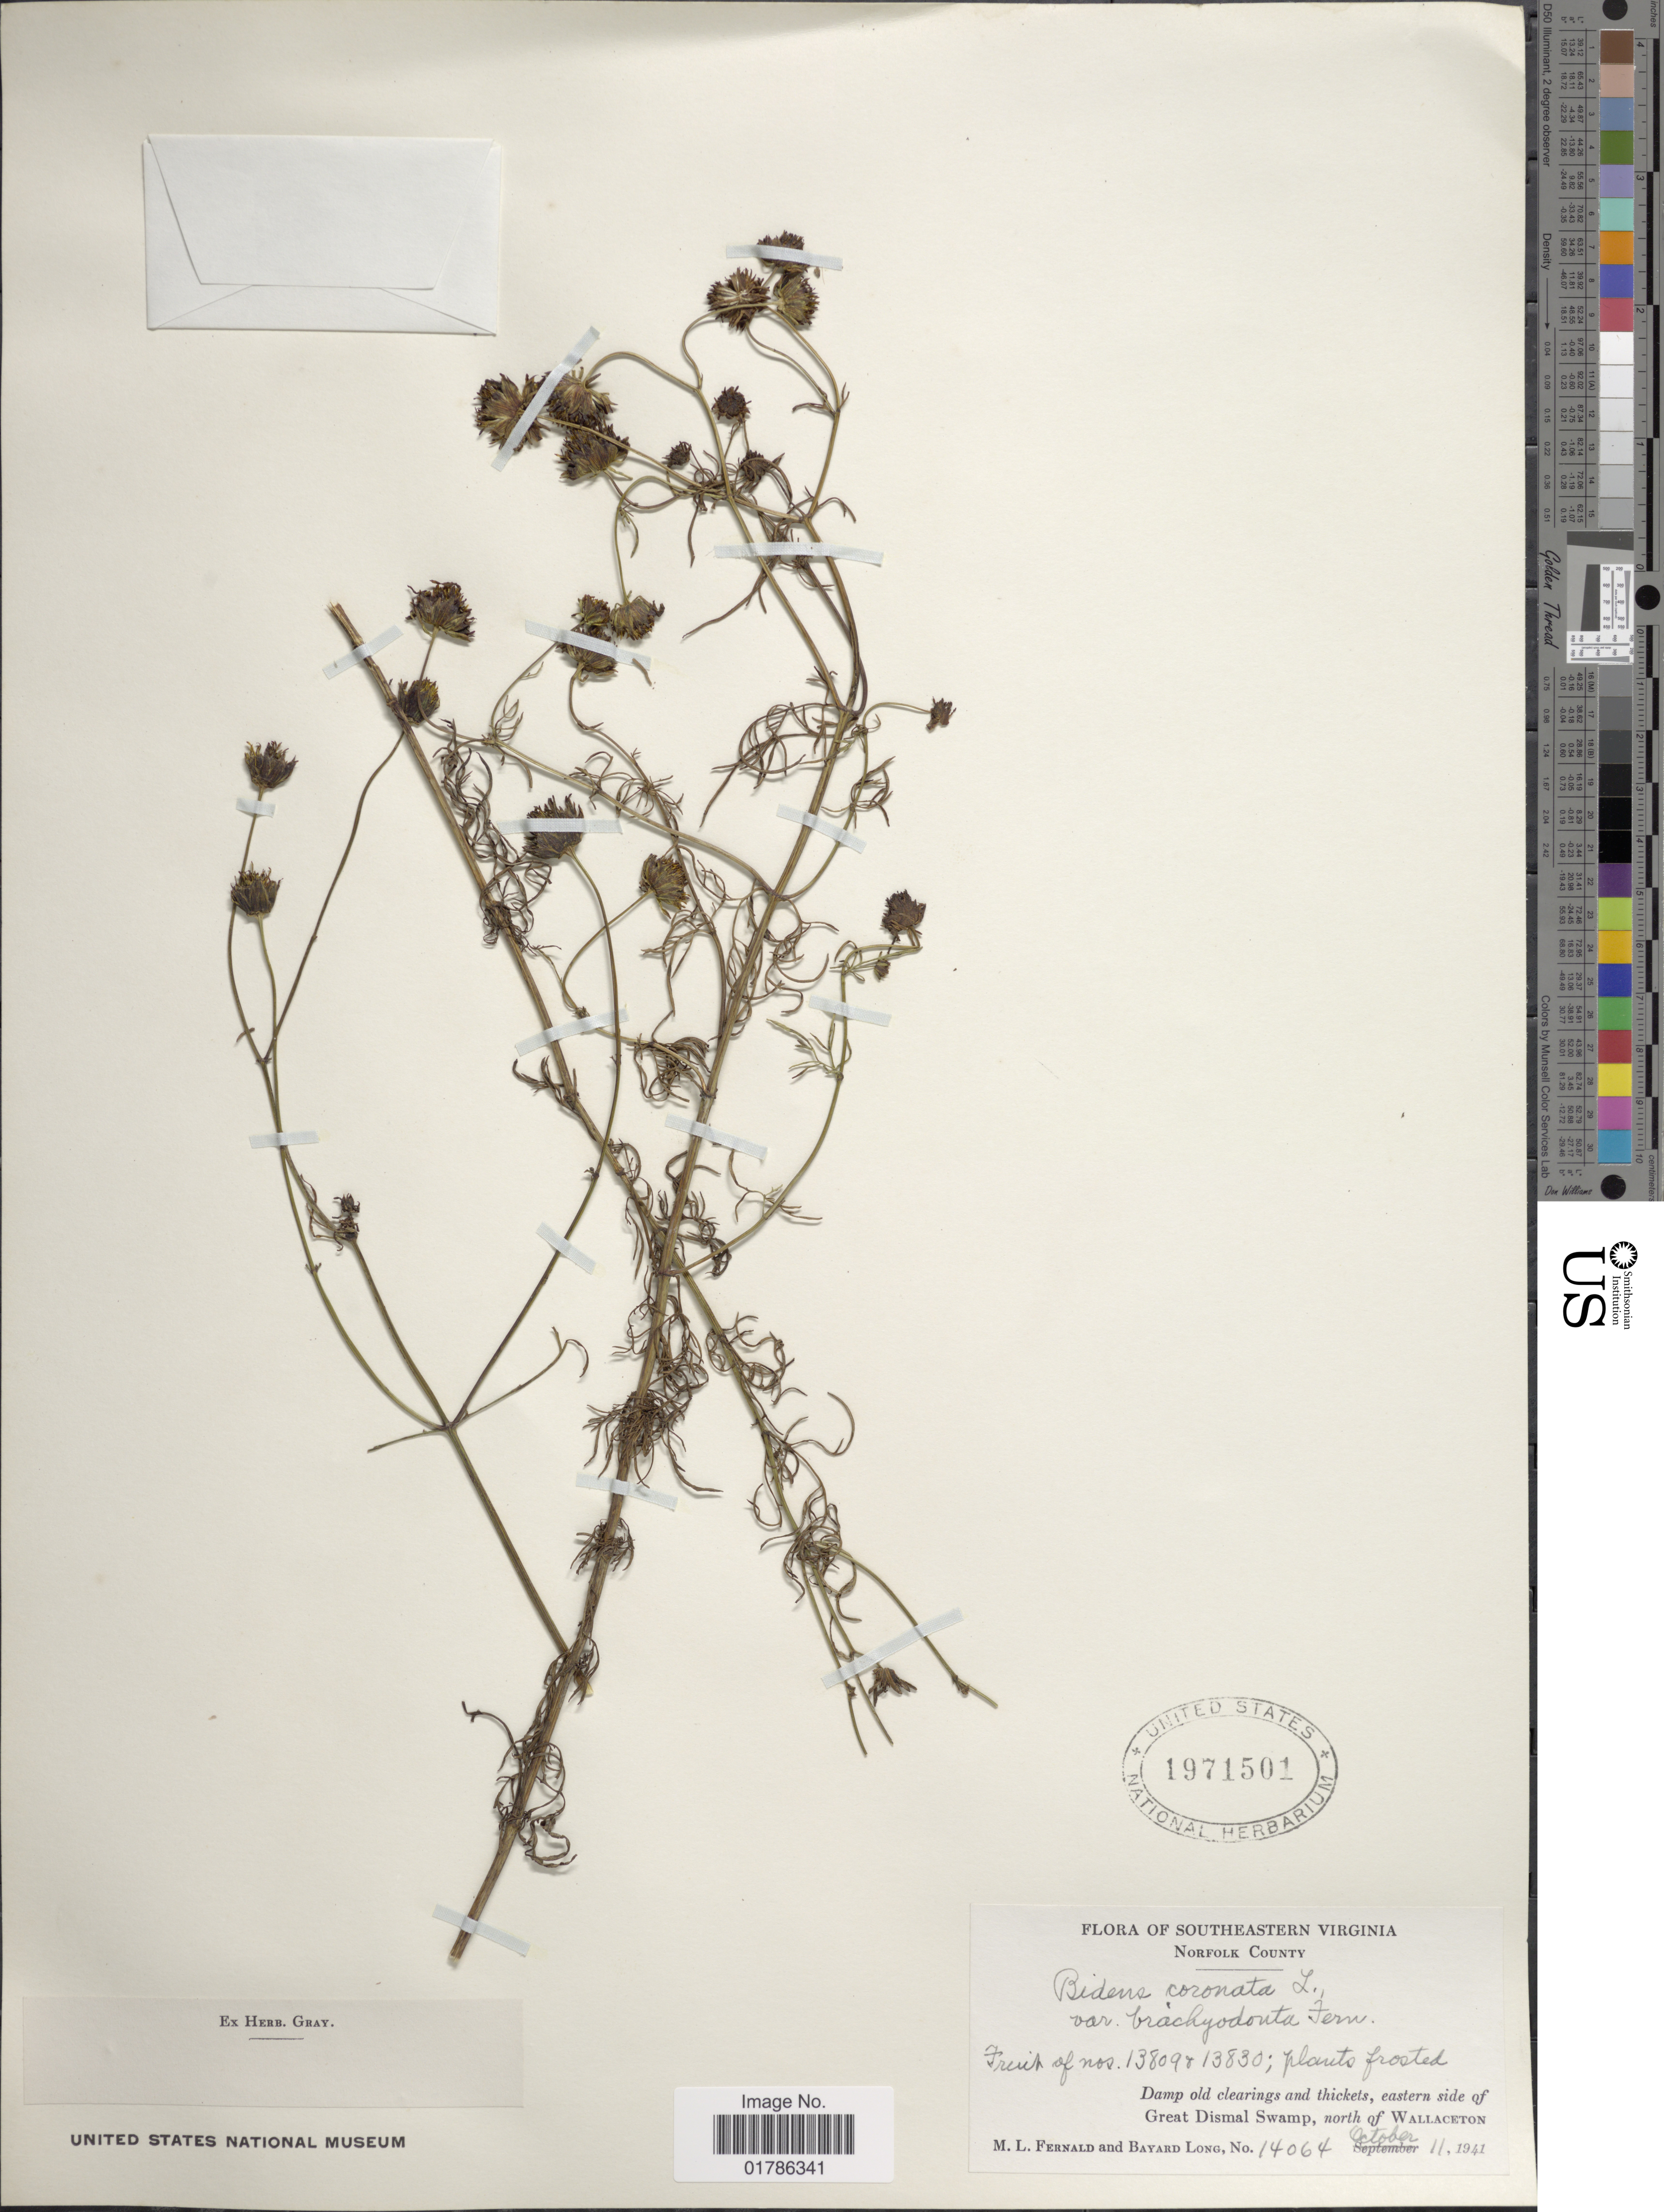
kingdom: Plantae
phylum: Tracheophyta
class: Magnoliopsida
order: Asterales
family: Asteraceae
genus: Bidens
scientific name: Bidens coronata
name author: (L.) Britton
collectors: M. L. Fernald & B. Long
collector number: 14064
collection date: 1941-10-11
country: United States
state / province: Virginia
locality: Southeastern Virginia, eastern side of Great Dismal Swamp, north of Wallaceton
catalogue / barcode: US 1971501